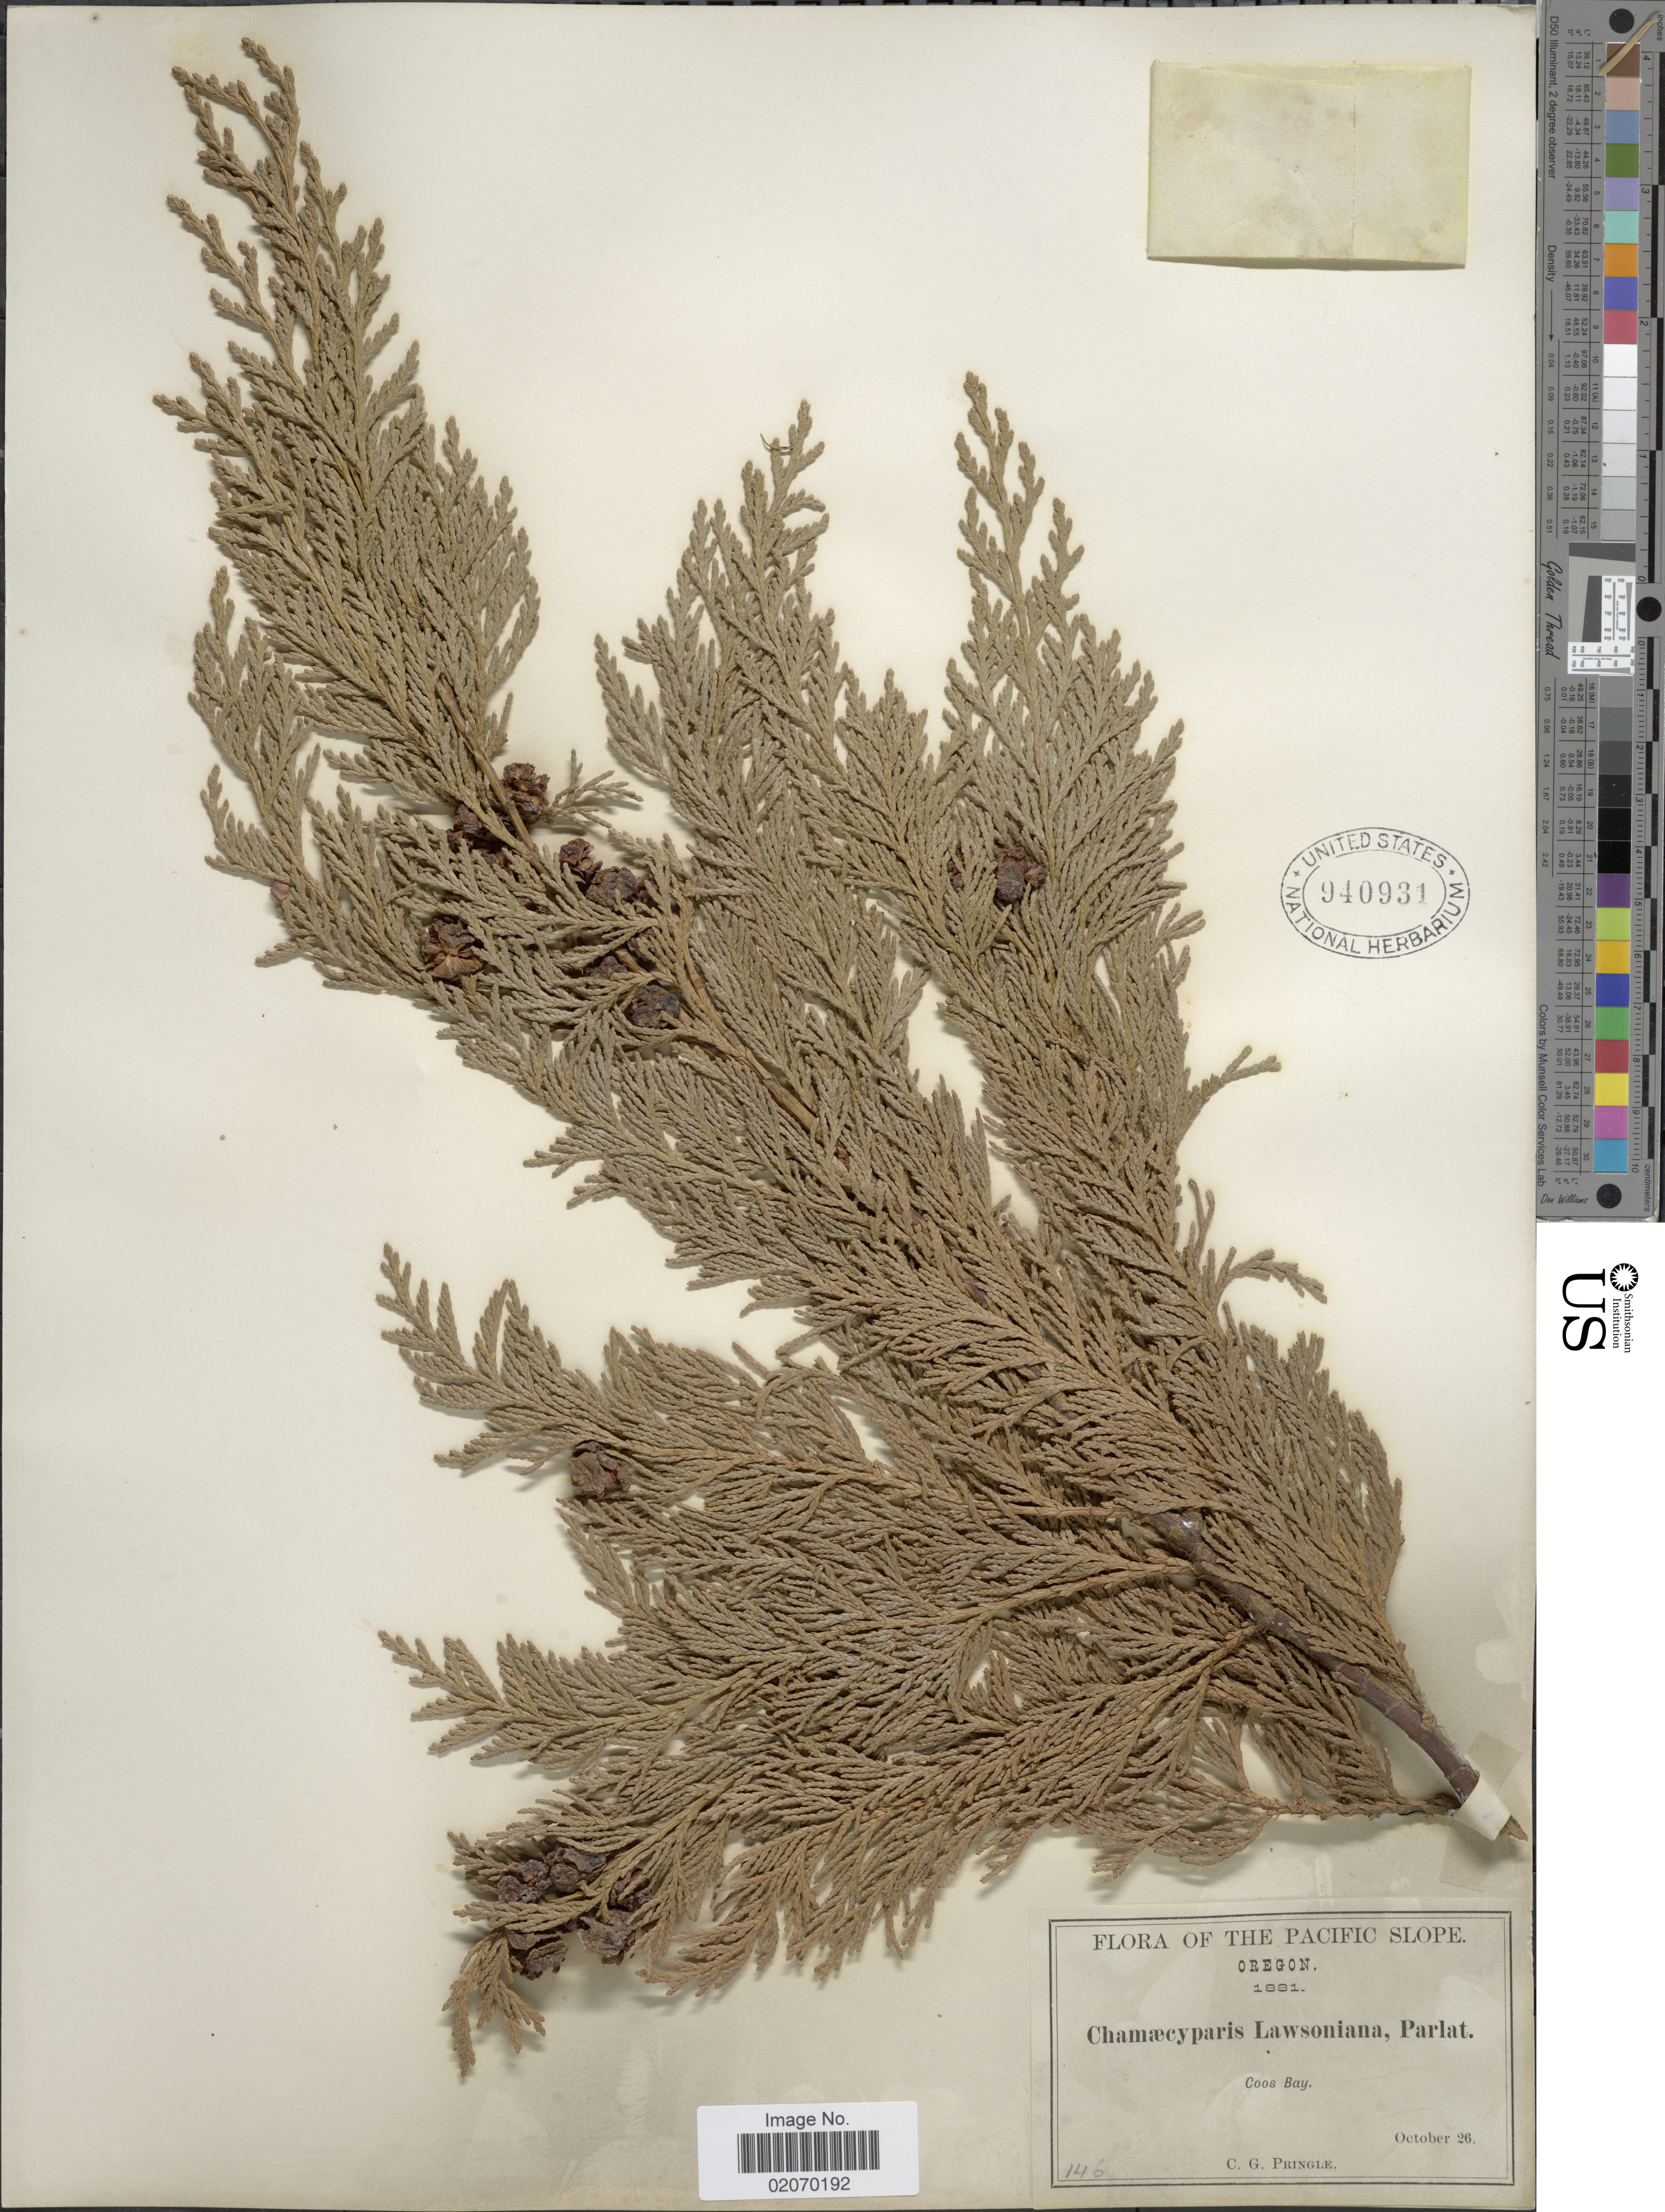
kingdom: Plantae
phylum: Tracheophyta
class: Pinopsida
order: Pinales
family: Cupressaceae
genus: Chamaecyparis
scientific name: Chamaecyparis lawsoniana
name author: (A. Murray bis) Parl.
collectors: C. G. Pringle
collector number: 146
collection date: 1881-10-26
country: United States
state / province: Oregon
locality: Pacific Slope, Coos Bay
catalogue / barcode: US 940931